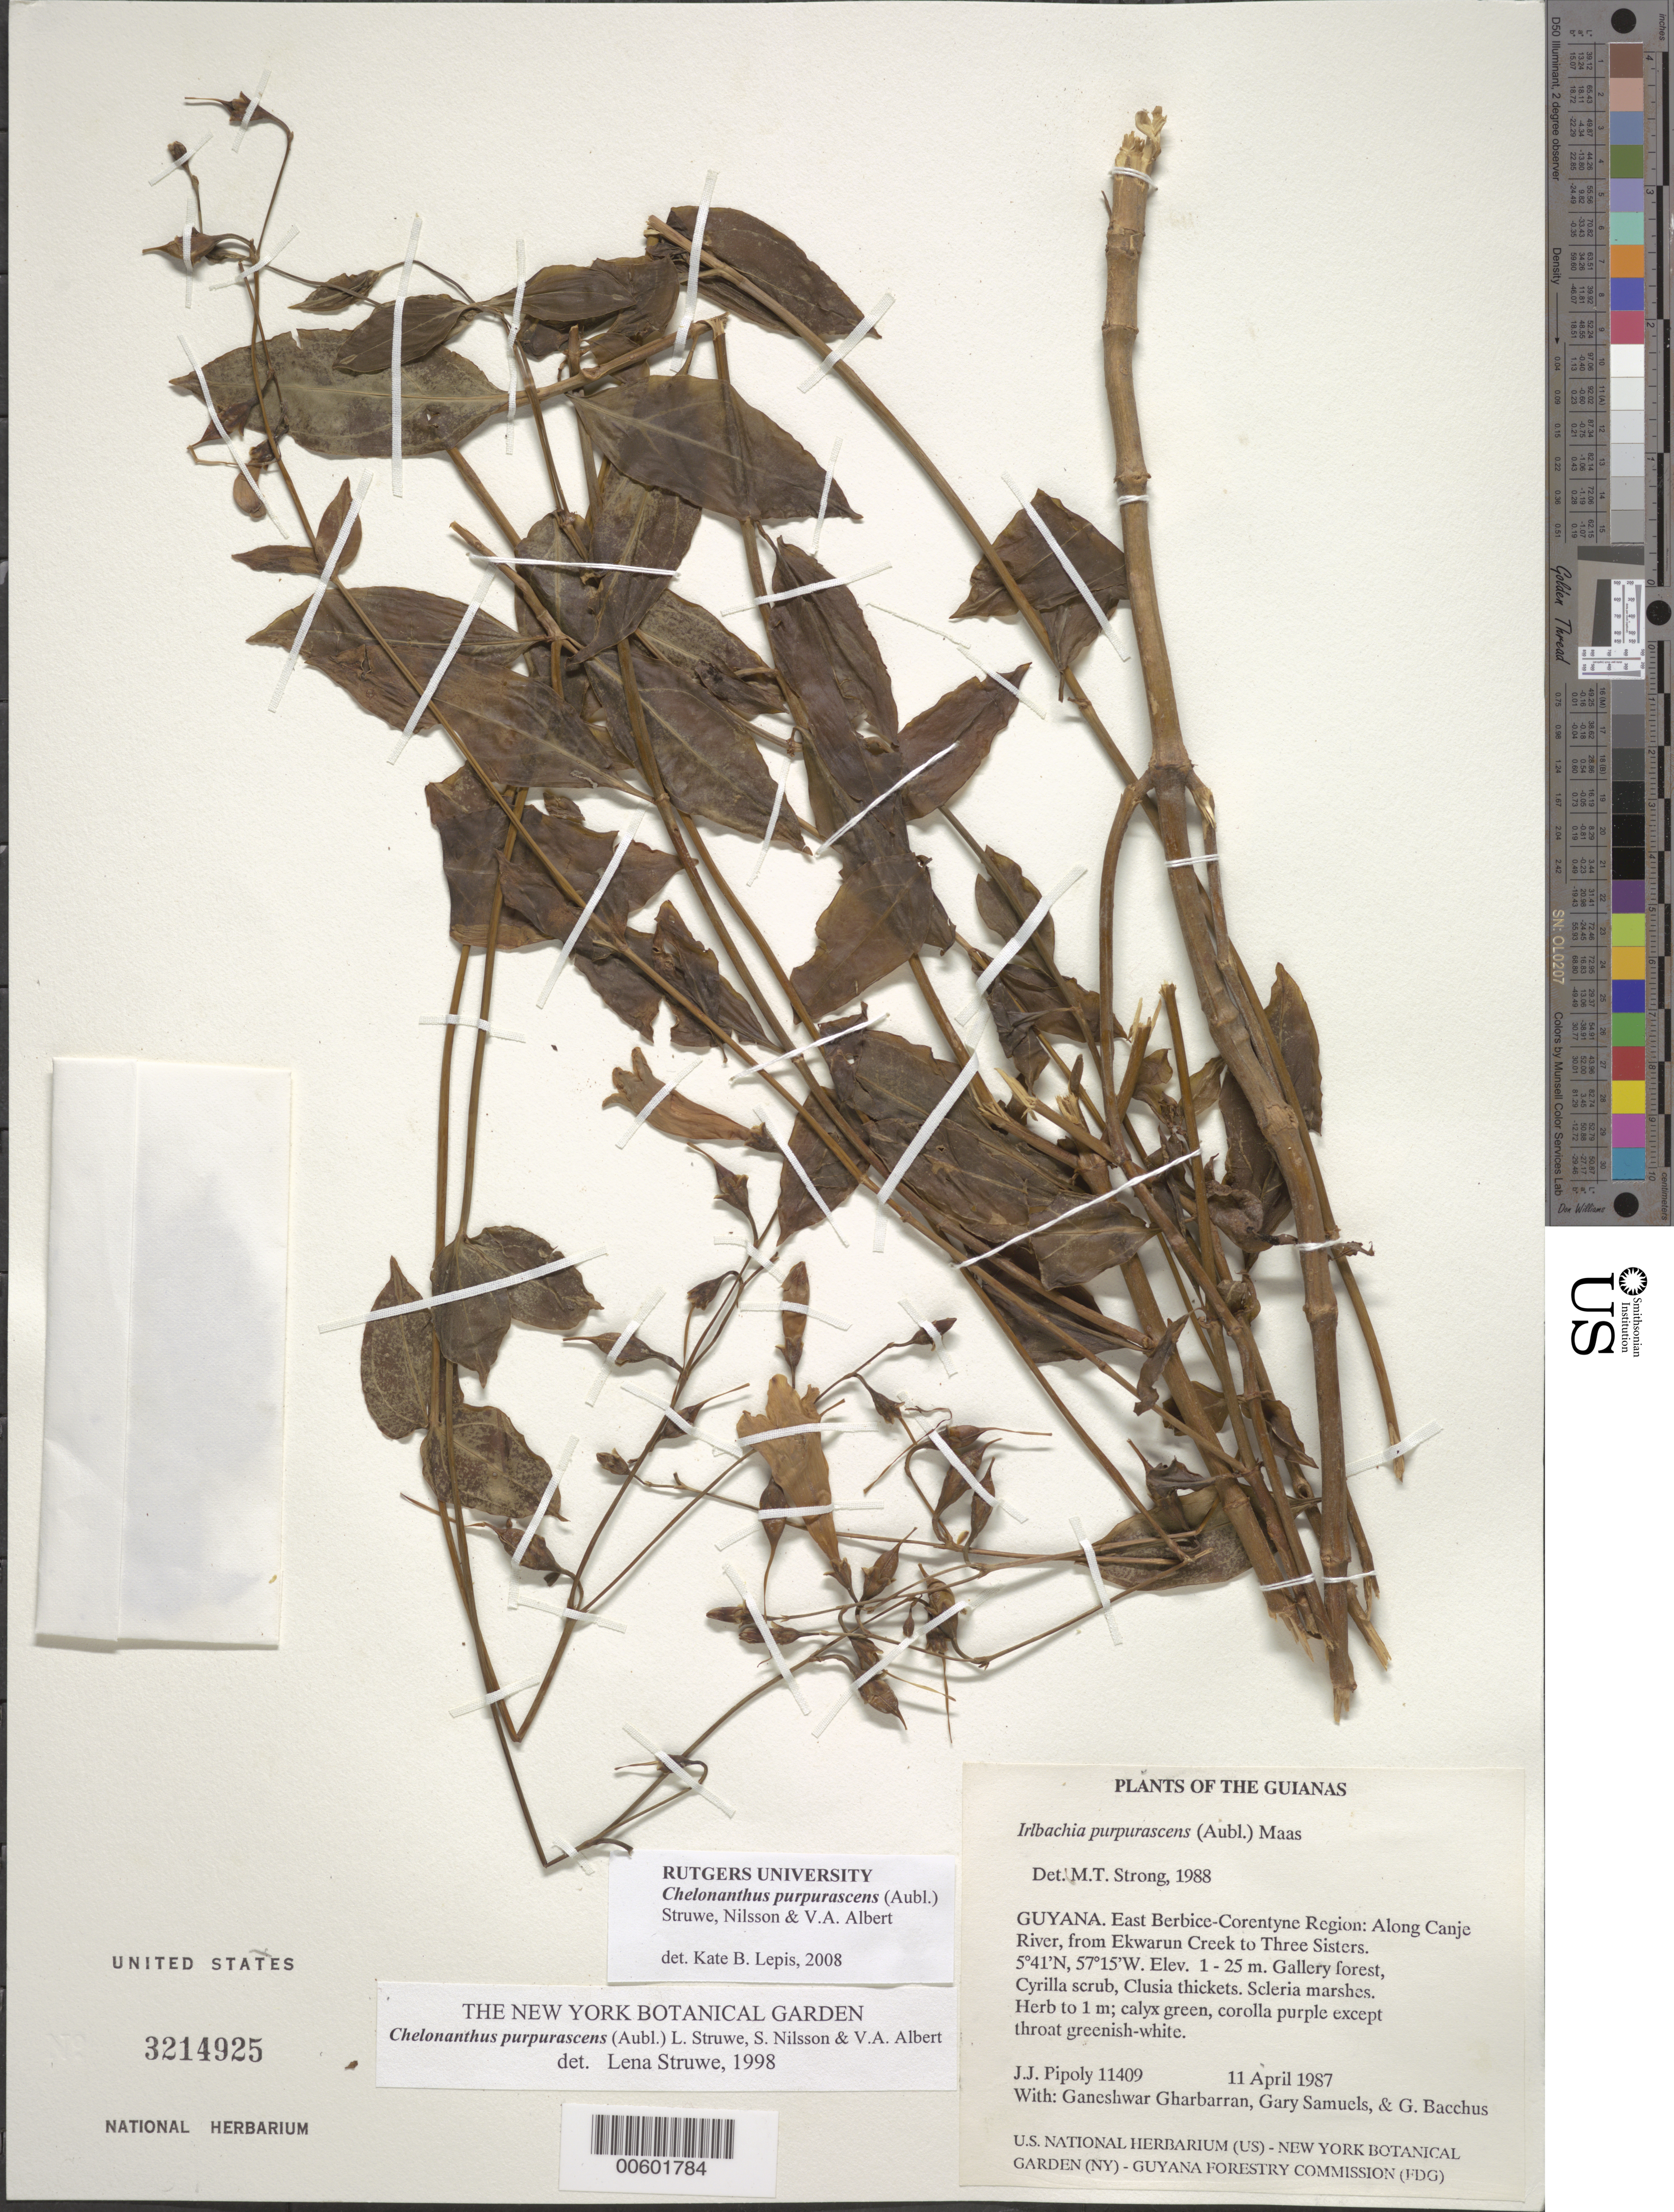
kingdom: Plantae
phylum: Tracheophyta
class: Magnoliopsida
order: Gentianales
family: Gentianaceae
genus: Irlbachia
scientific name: Irlbachia purpurascens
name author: (Aubl.) Maas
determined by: Strong, M. T., (US), Smithsonian Institution - National Museum of Natural History (UNITED STATES)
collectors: J. J. Pipoly, G. Gharbarran, G. Samuels & G. Bacchus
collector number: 11409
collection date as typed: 11 April 1987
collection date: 1987-04-11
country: Guyana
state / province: E. Berbice-Corentyne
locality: Along Canje River, from Ekwarun Creek to Three Sisters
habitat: Gallery forest, Cyrilla scrub, Clusia thickets. Scleria marshes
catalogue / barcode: US 3214925